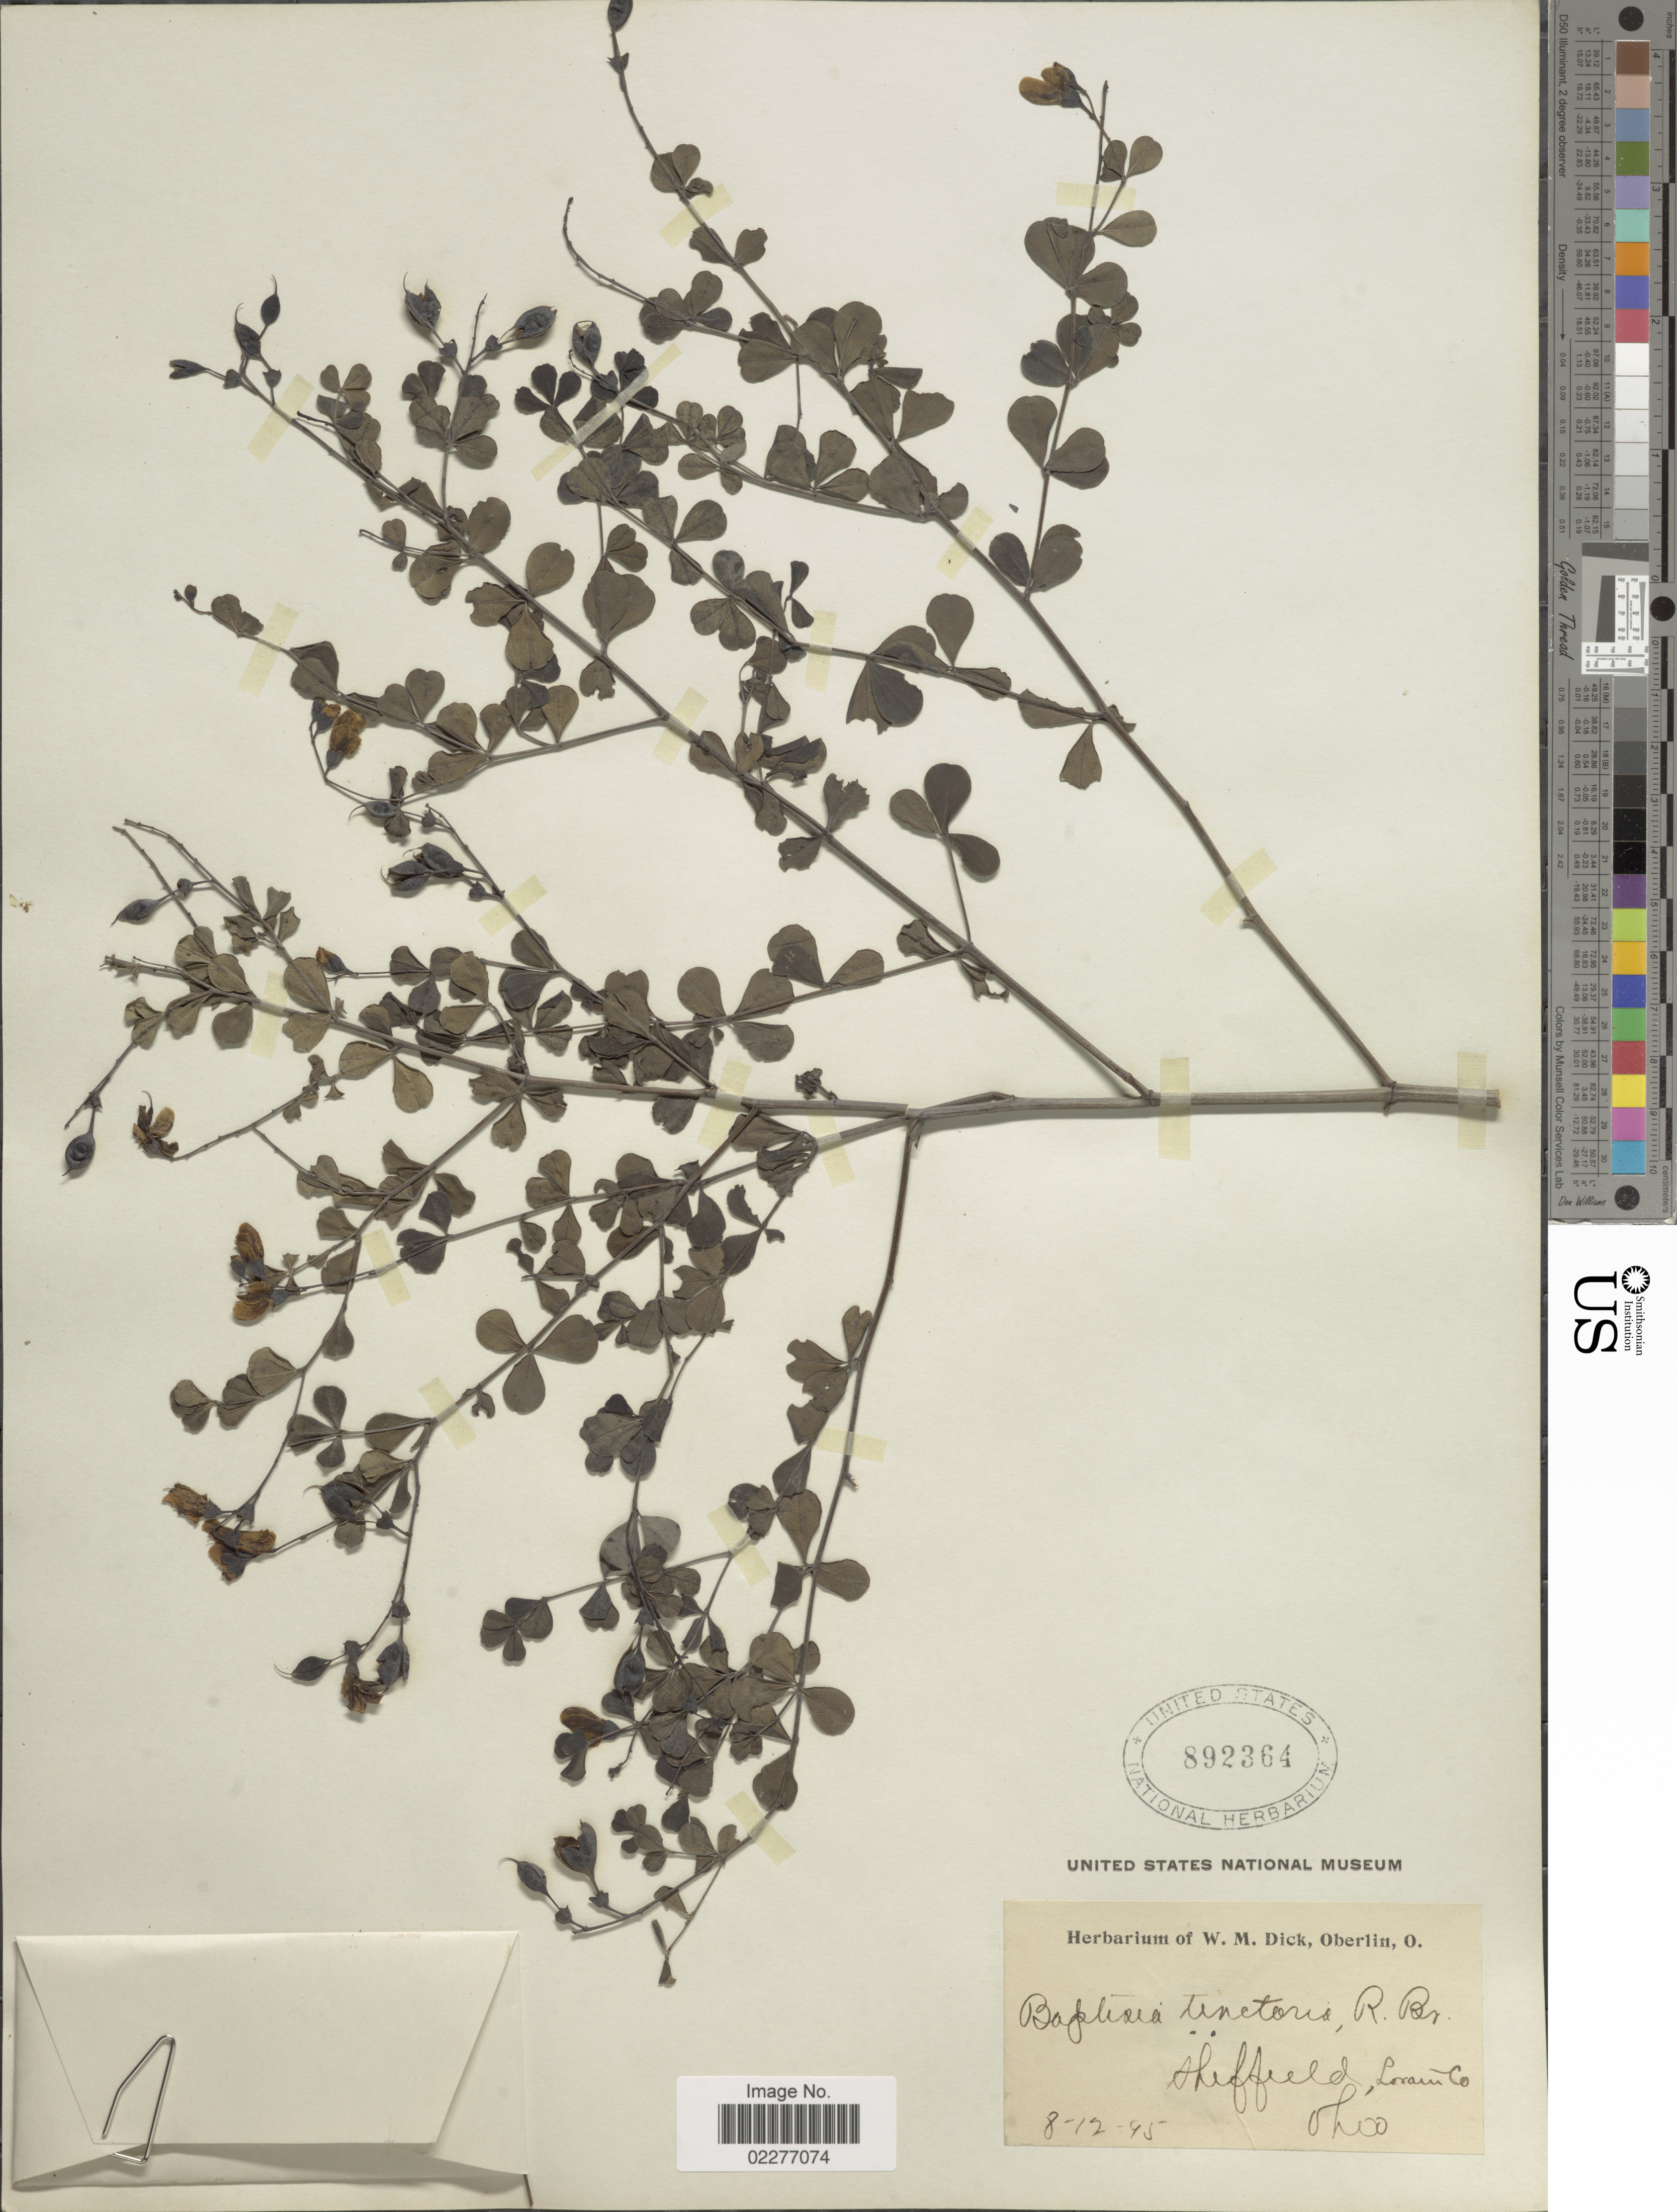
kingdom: Plantae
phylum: Tracheophyta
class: Magnoliopsida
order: Fabales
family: Fabaceae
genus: Baptisia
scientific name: Baptisia tinctoria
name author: (L.) R. Br.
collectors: ex Herb. W. M. Dick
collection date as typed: Transcribed d/m/y: 12/8/95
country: United States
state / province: Ohio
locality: Sheffield, Lorrain Co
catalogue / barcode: US 892364